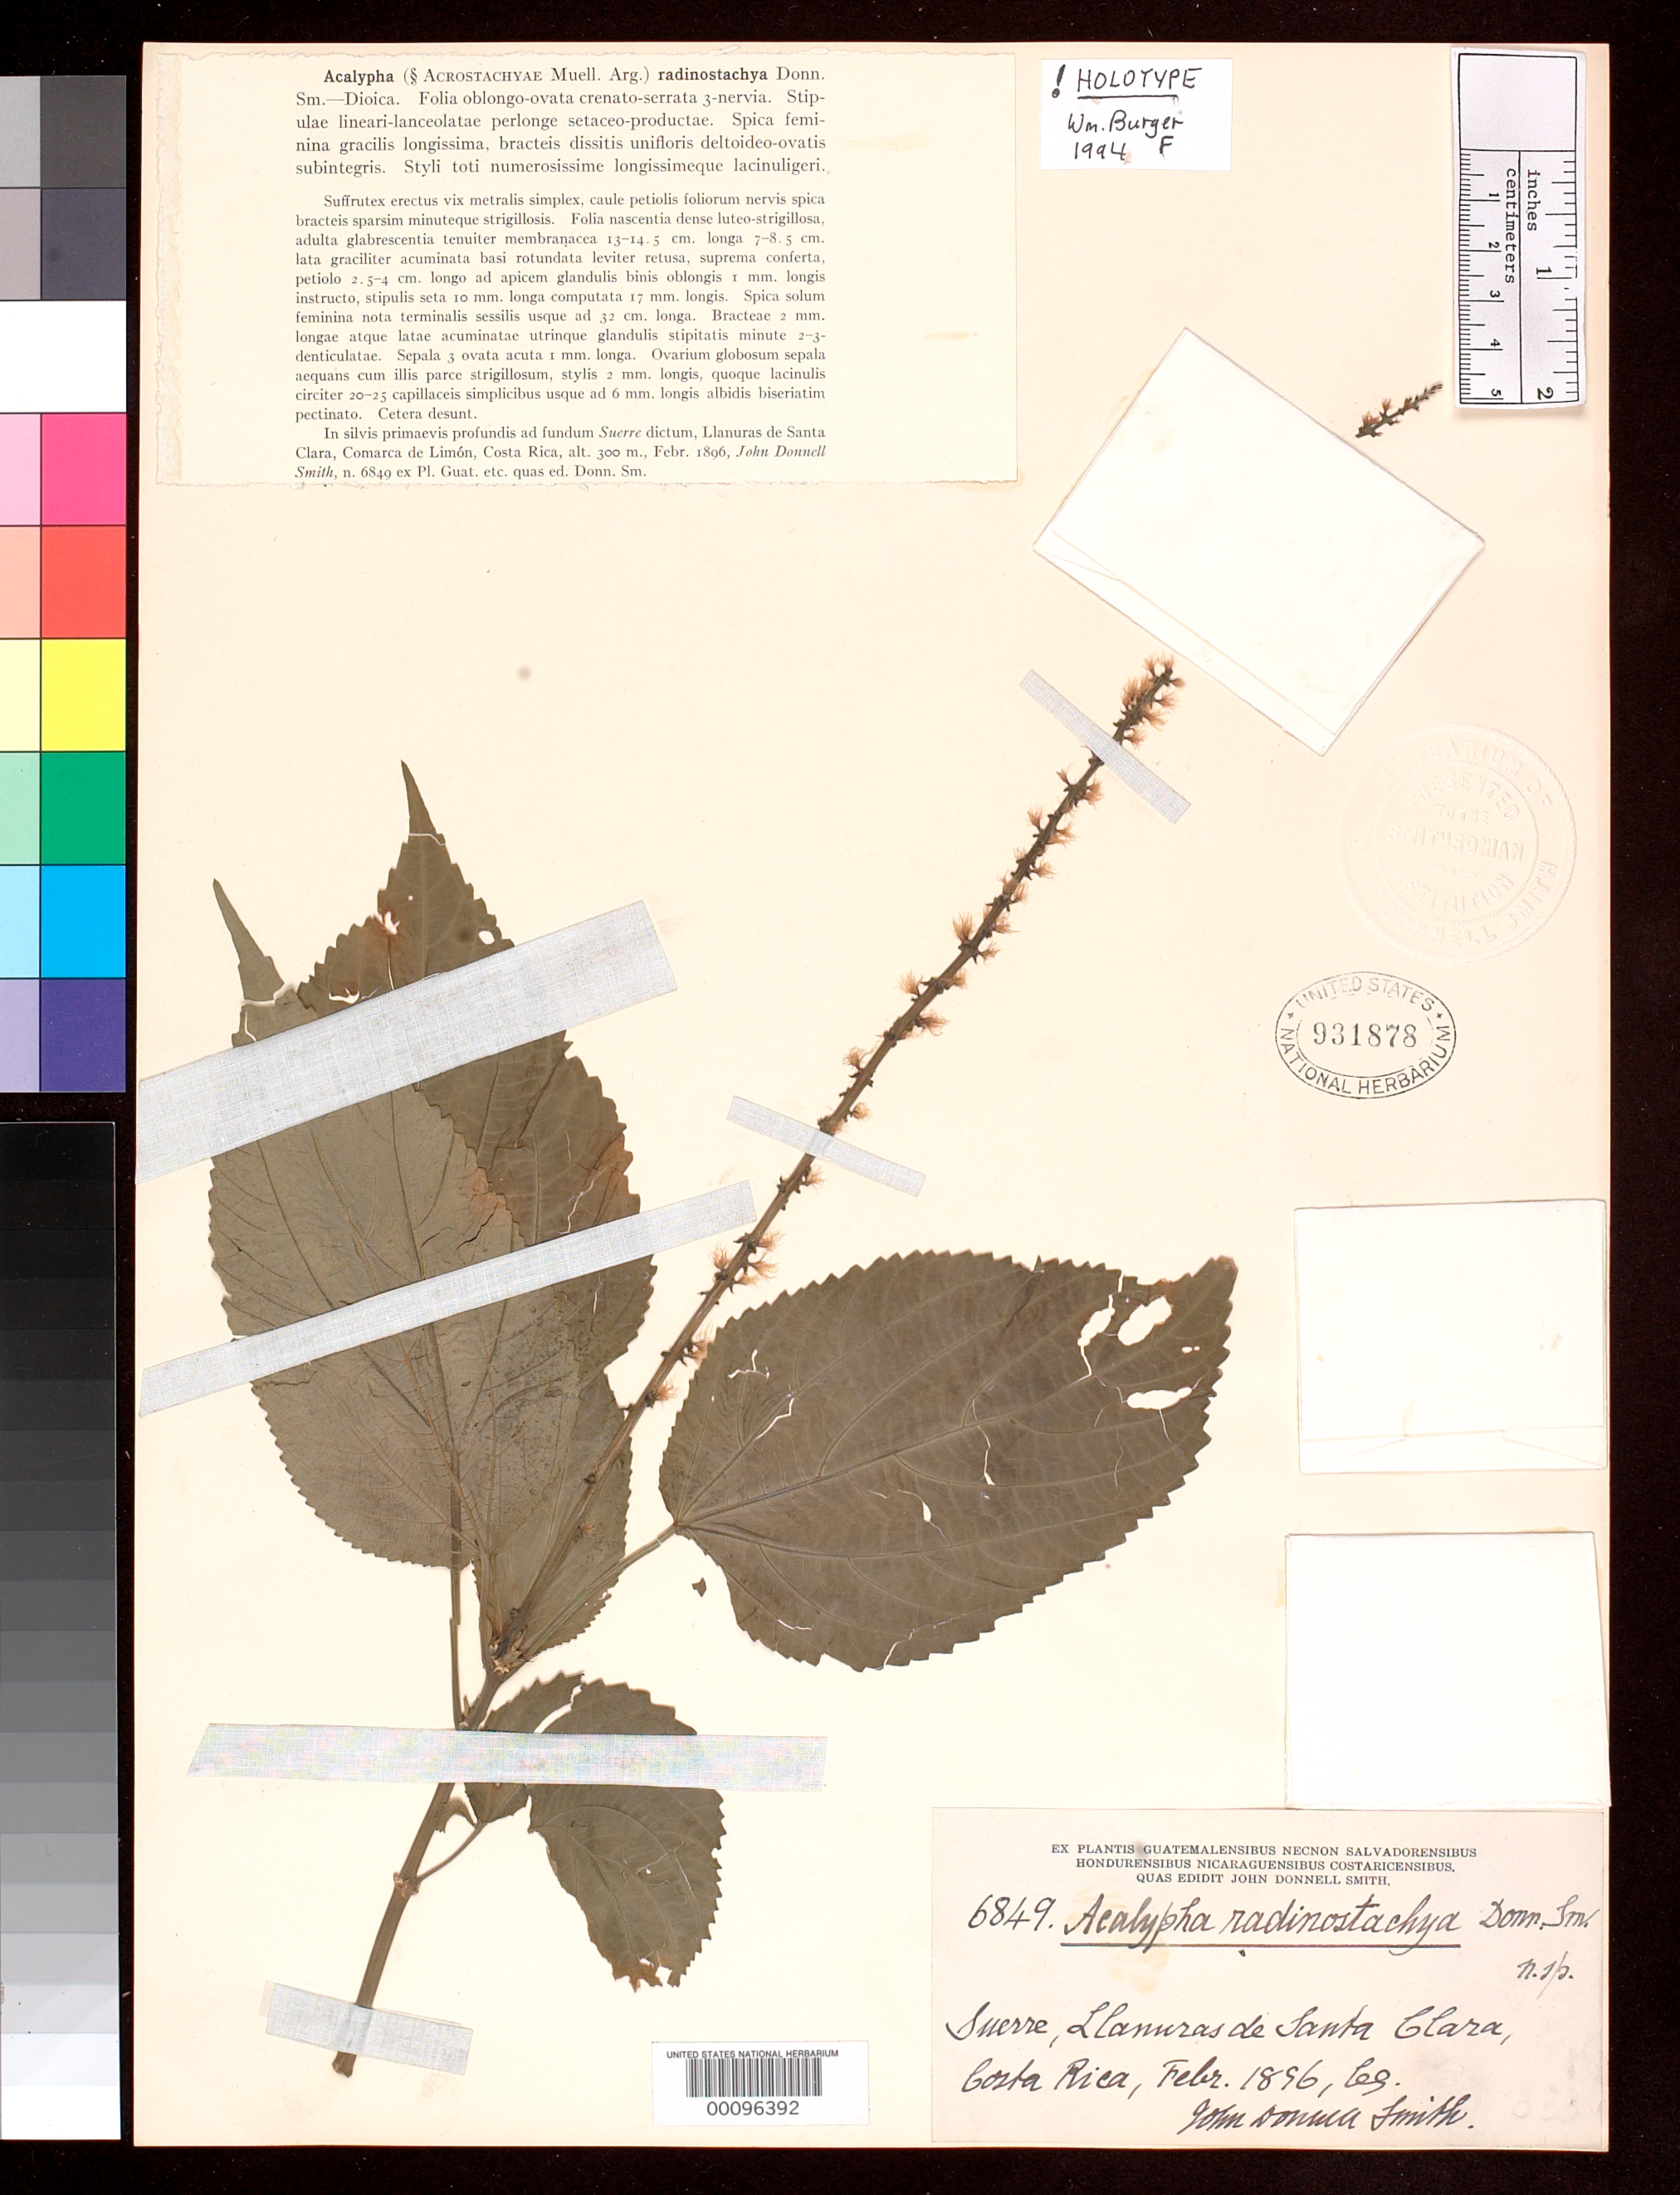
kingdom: Plantae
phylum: Tracheophyta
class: Magnoliopsida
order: Malpighiales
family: Euphorbiaceae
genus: Acalypha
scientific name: Acalypha radinostachya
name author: Donn. Sm.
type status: Holotype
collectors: J. Donnell Smith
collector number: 6849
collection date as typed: Feb 1896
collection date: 1896-02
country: Costa Rica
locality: Suerre, Llanuras de Santa Clara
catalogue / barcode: US 931878